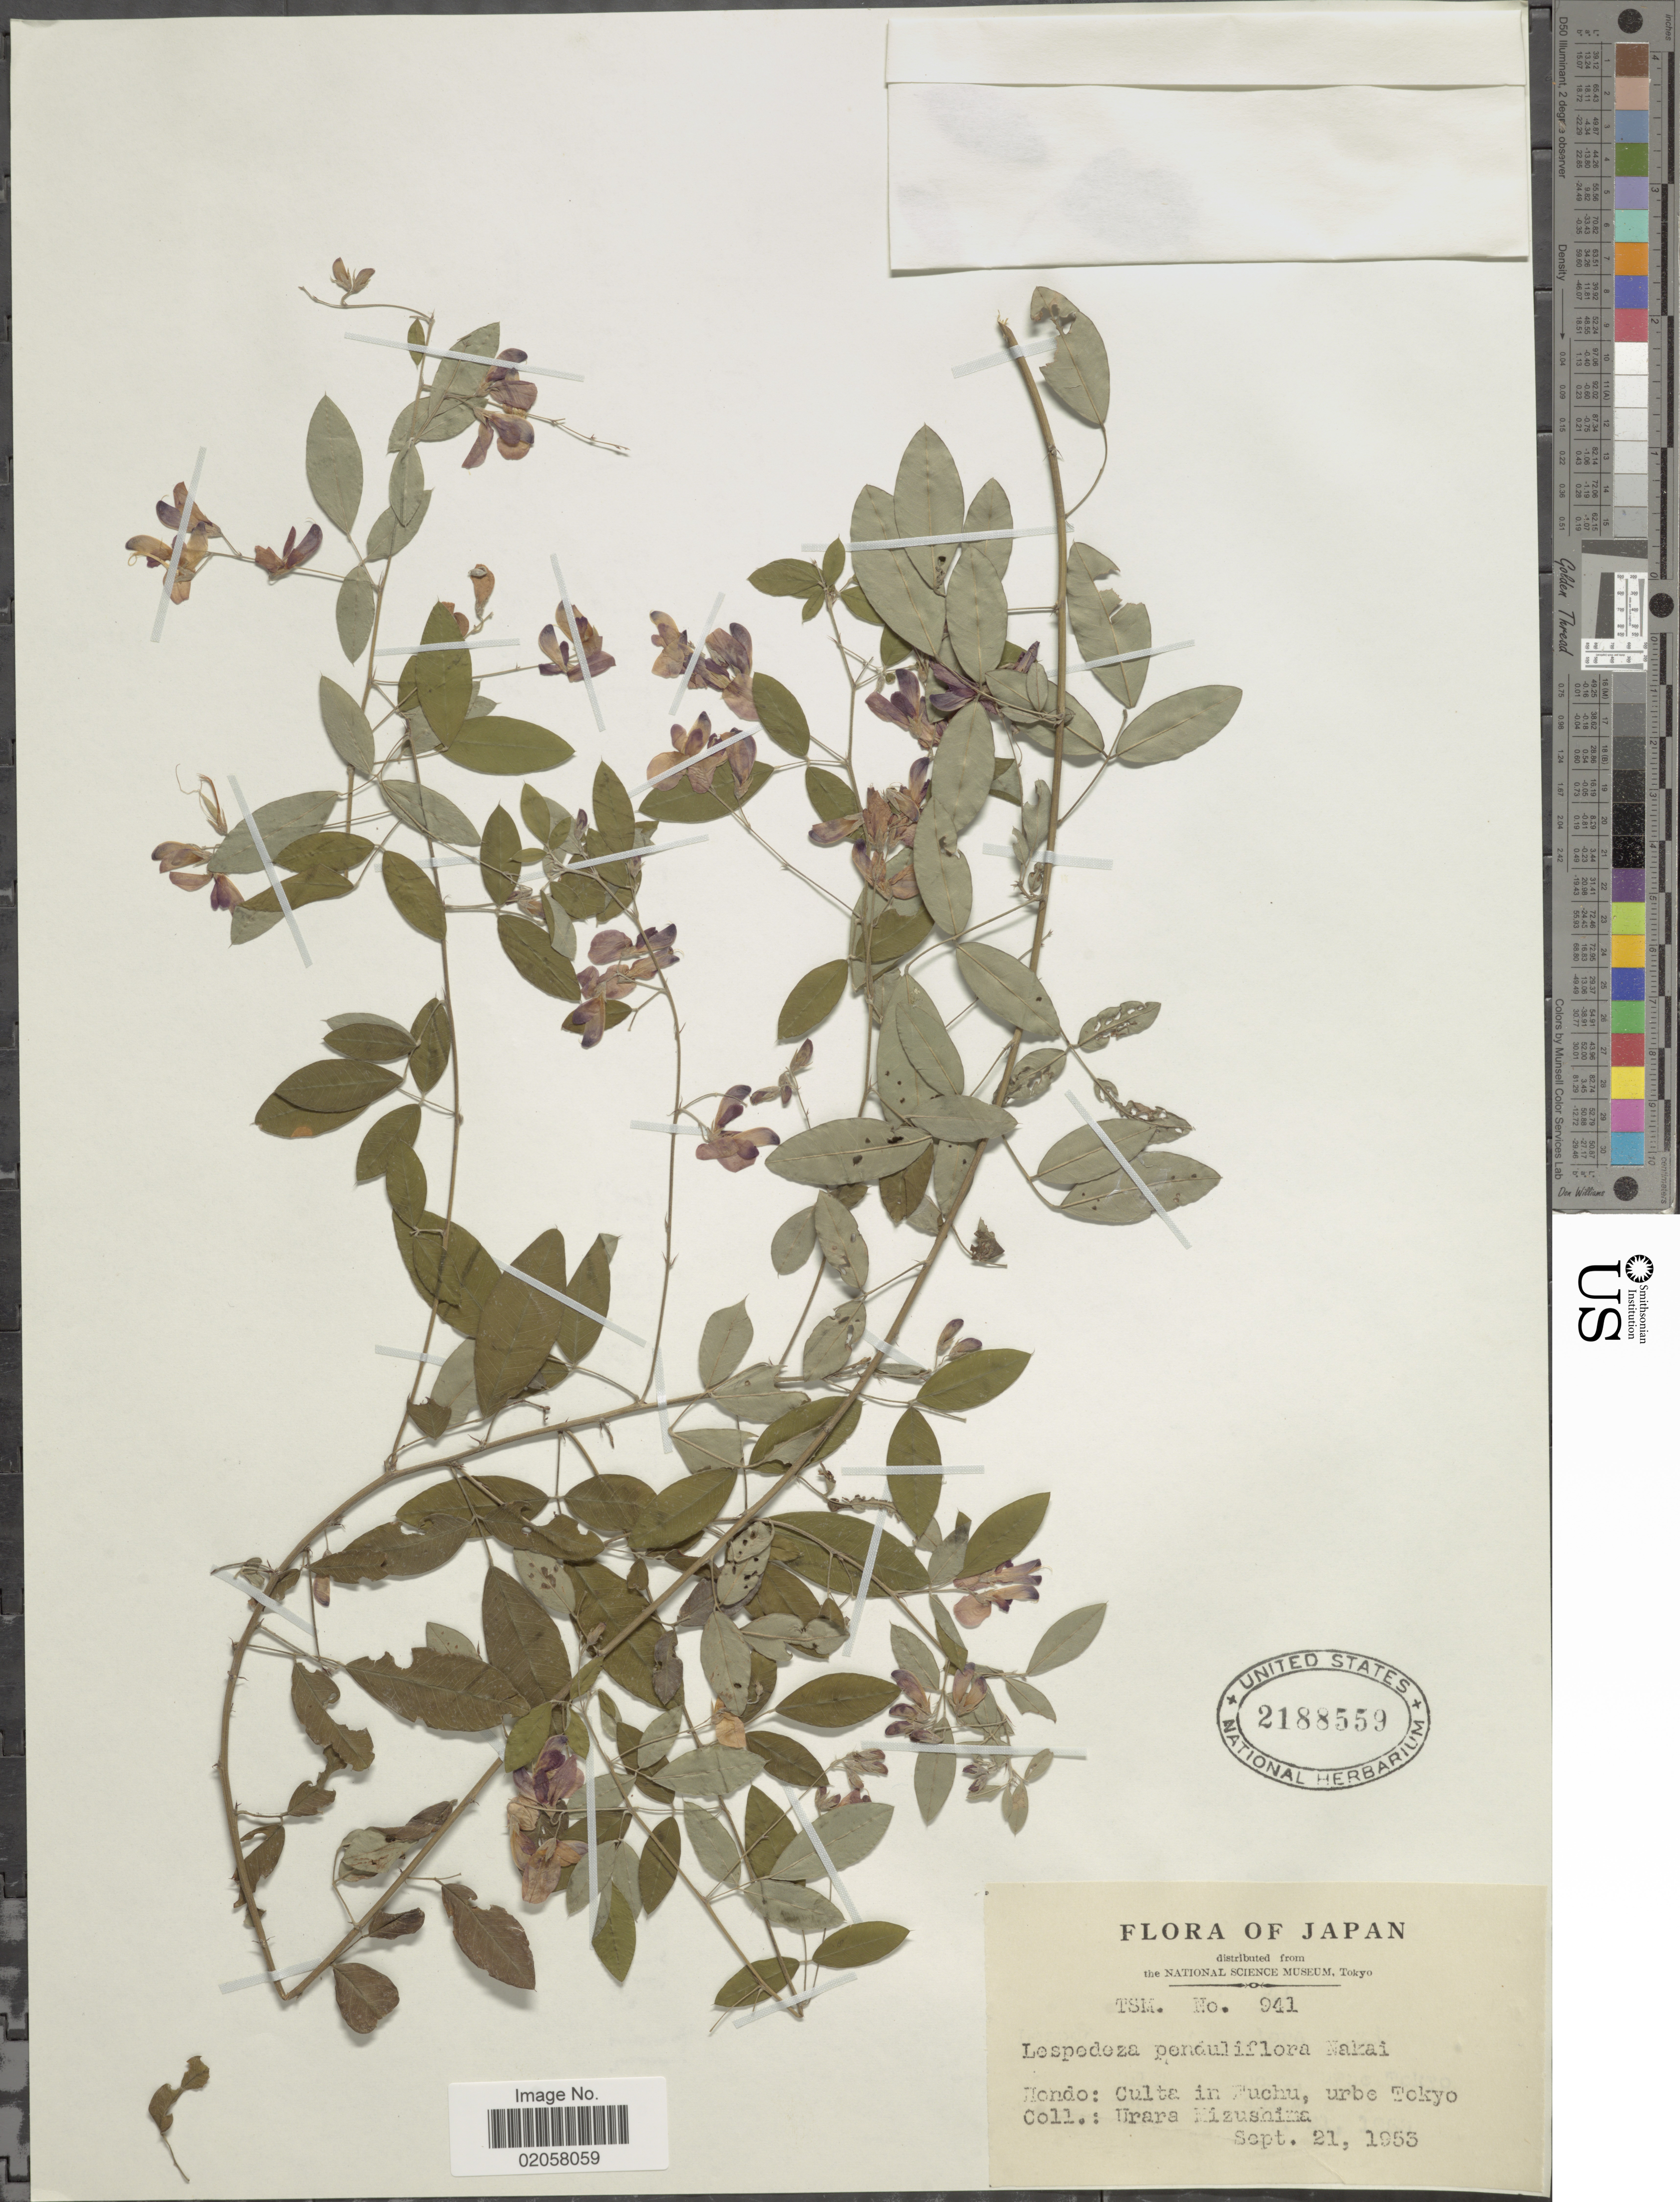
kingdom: Plantae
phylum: Tracheophyta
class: Magnoliopsida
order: Fabales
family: Fabaceae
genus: Lespedeza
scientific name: Lespedeza thunbergii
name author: (DC.) Nakai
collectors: U. Mizushima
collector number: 941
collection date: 1953-09-21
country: Japan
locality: Hondo: Culta in Fuchu, urbe Tokyo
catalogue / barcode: US 2188559